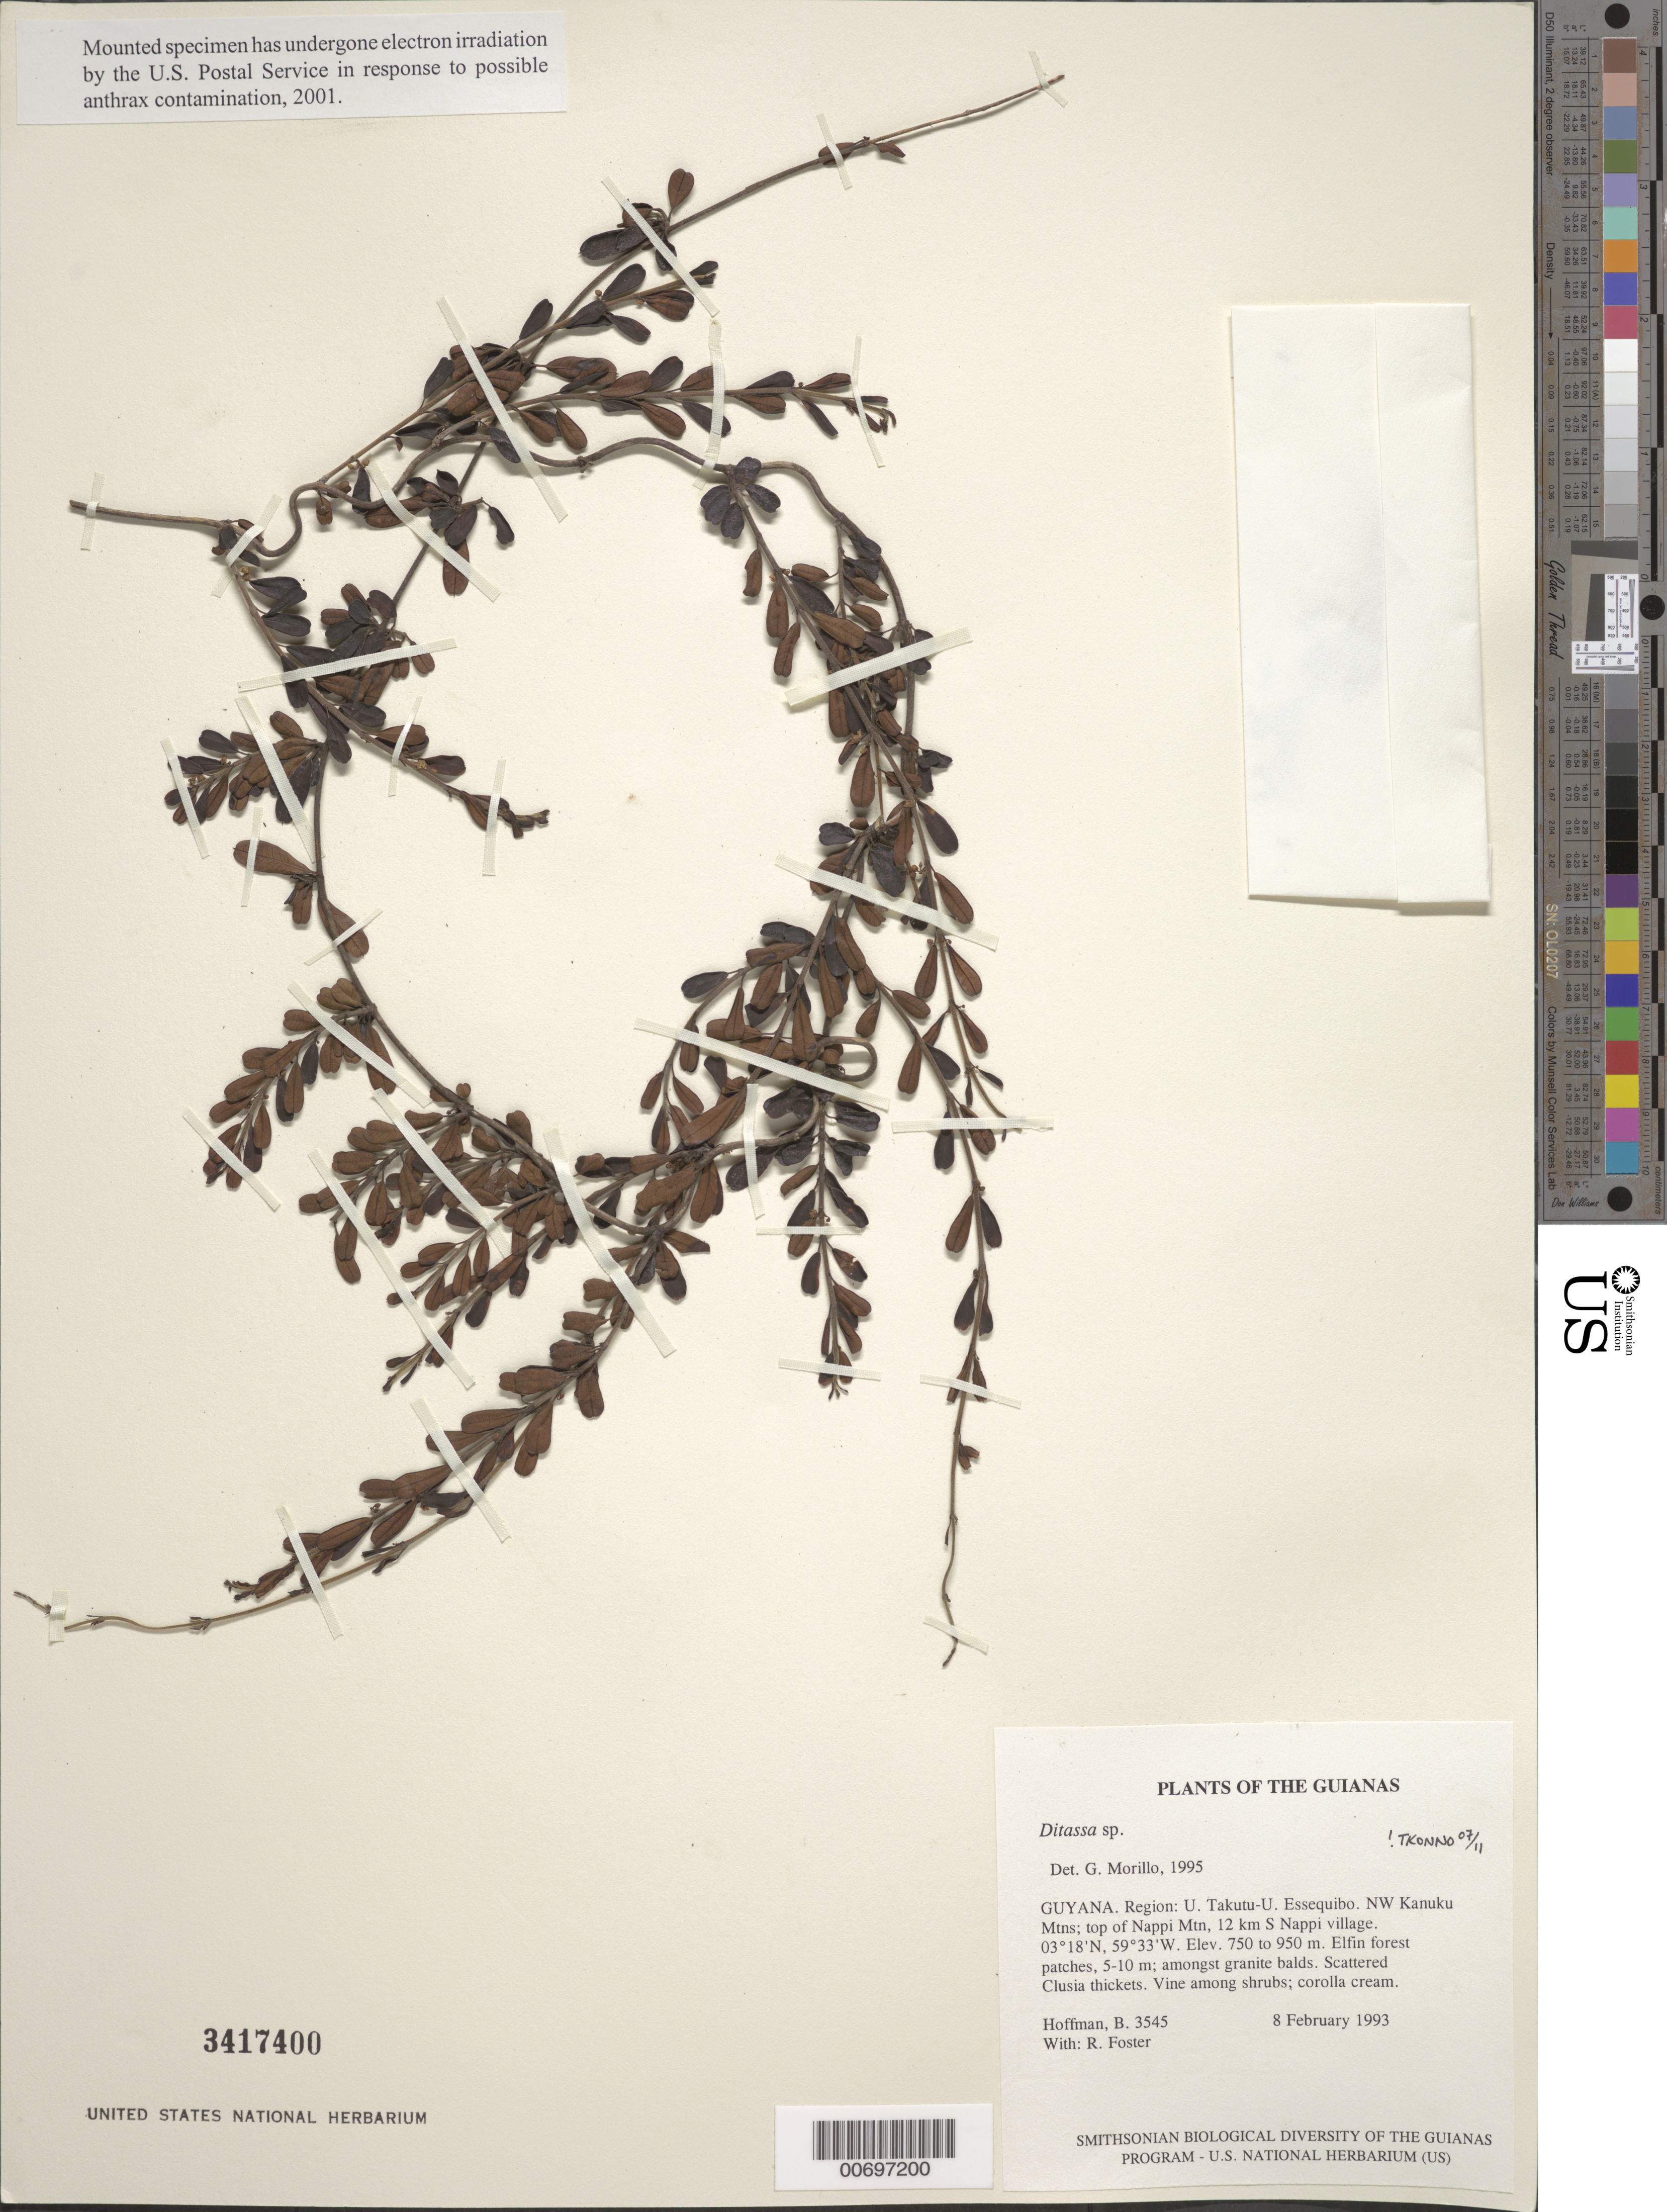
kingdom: Plantae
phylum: Tracheophyta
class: Magnoliopsida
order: Gentianales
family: Apocynaceae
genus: Ditassa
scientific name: Ditassa sp.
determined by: Morillo, G. N.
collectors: B. Hoffman & R. Foster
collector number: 3545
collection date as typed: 8 February 1993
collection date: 1993-02-08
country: Guyana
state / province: U. Takutu-U. Essequibo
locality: NW Kanuku Mountains; top of Nappi Mountain, 12 km S of Nappi village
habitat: Elfin forest patches, 5-10 m; amongst granite balds. Scattered Clusia thickets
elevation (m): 750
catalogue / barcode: US 3417400